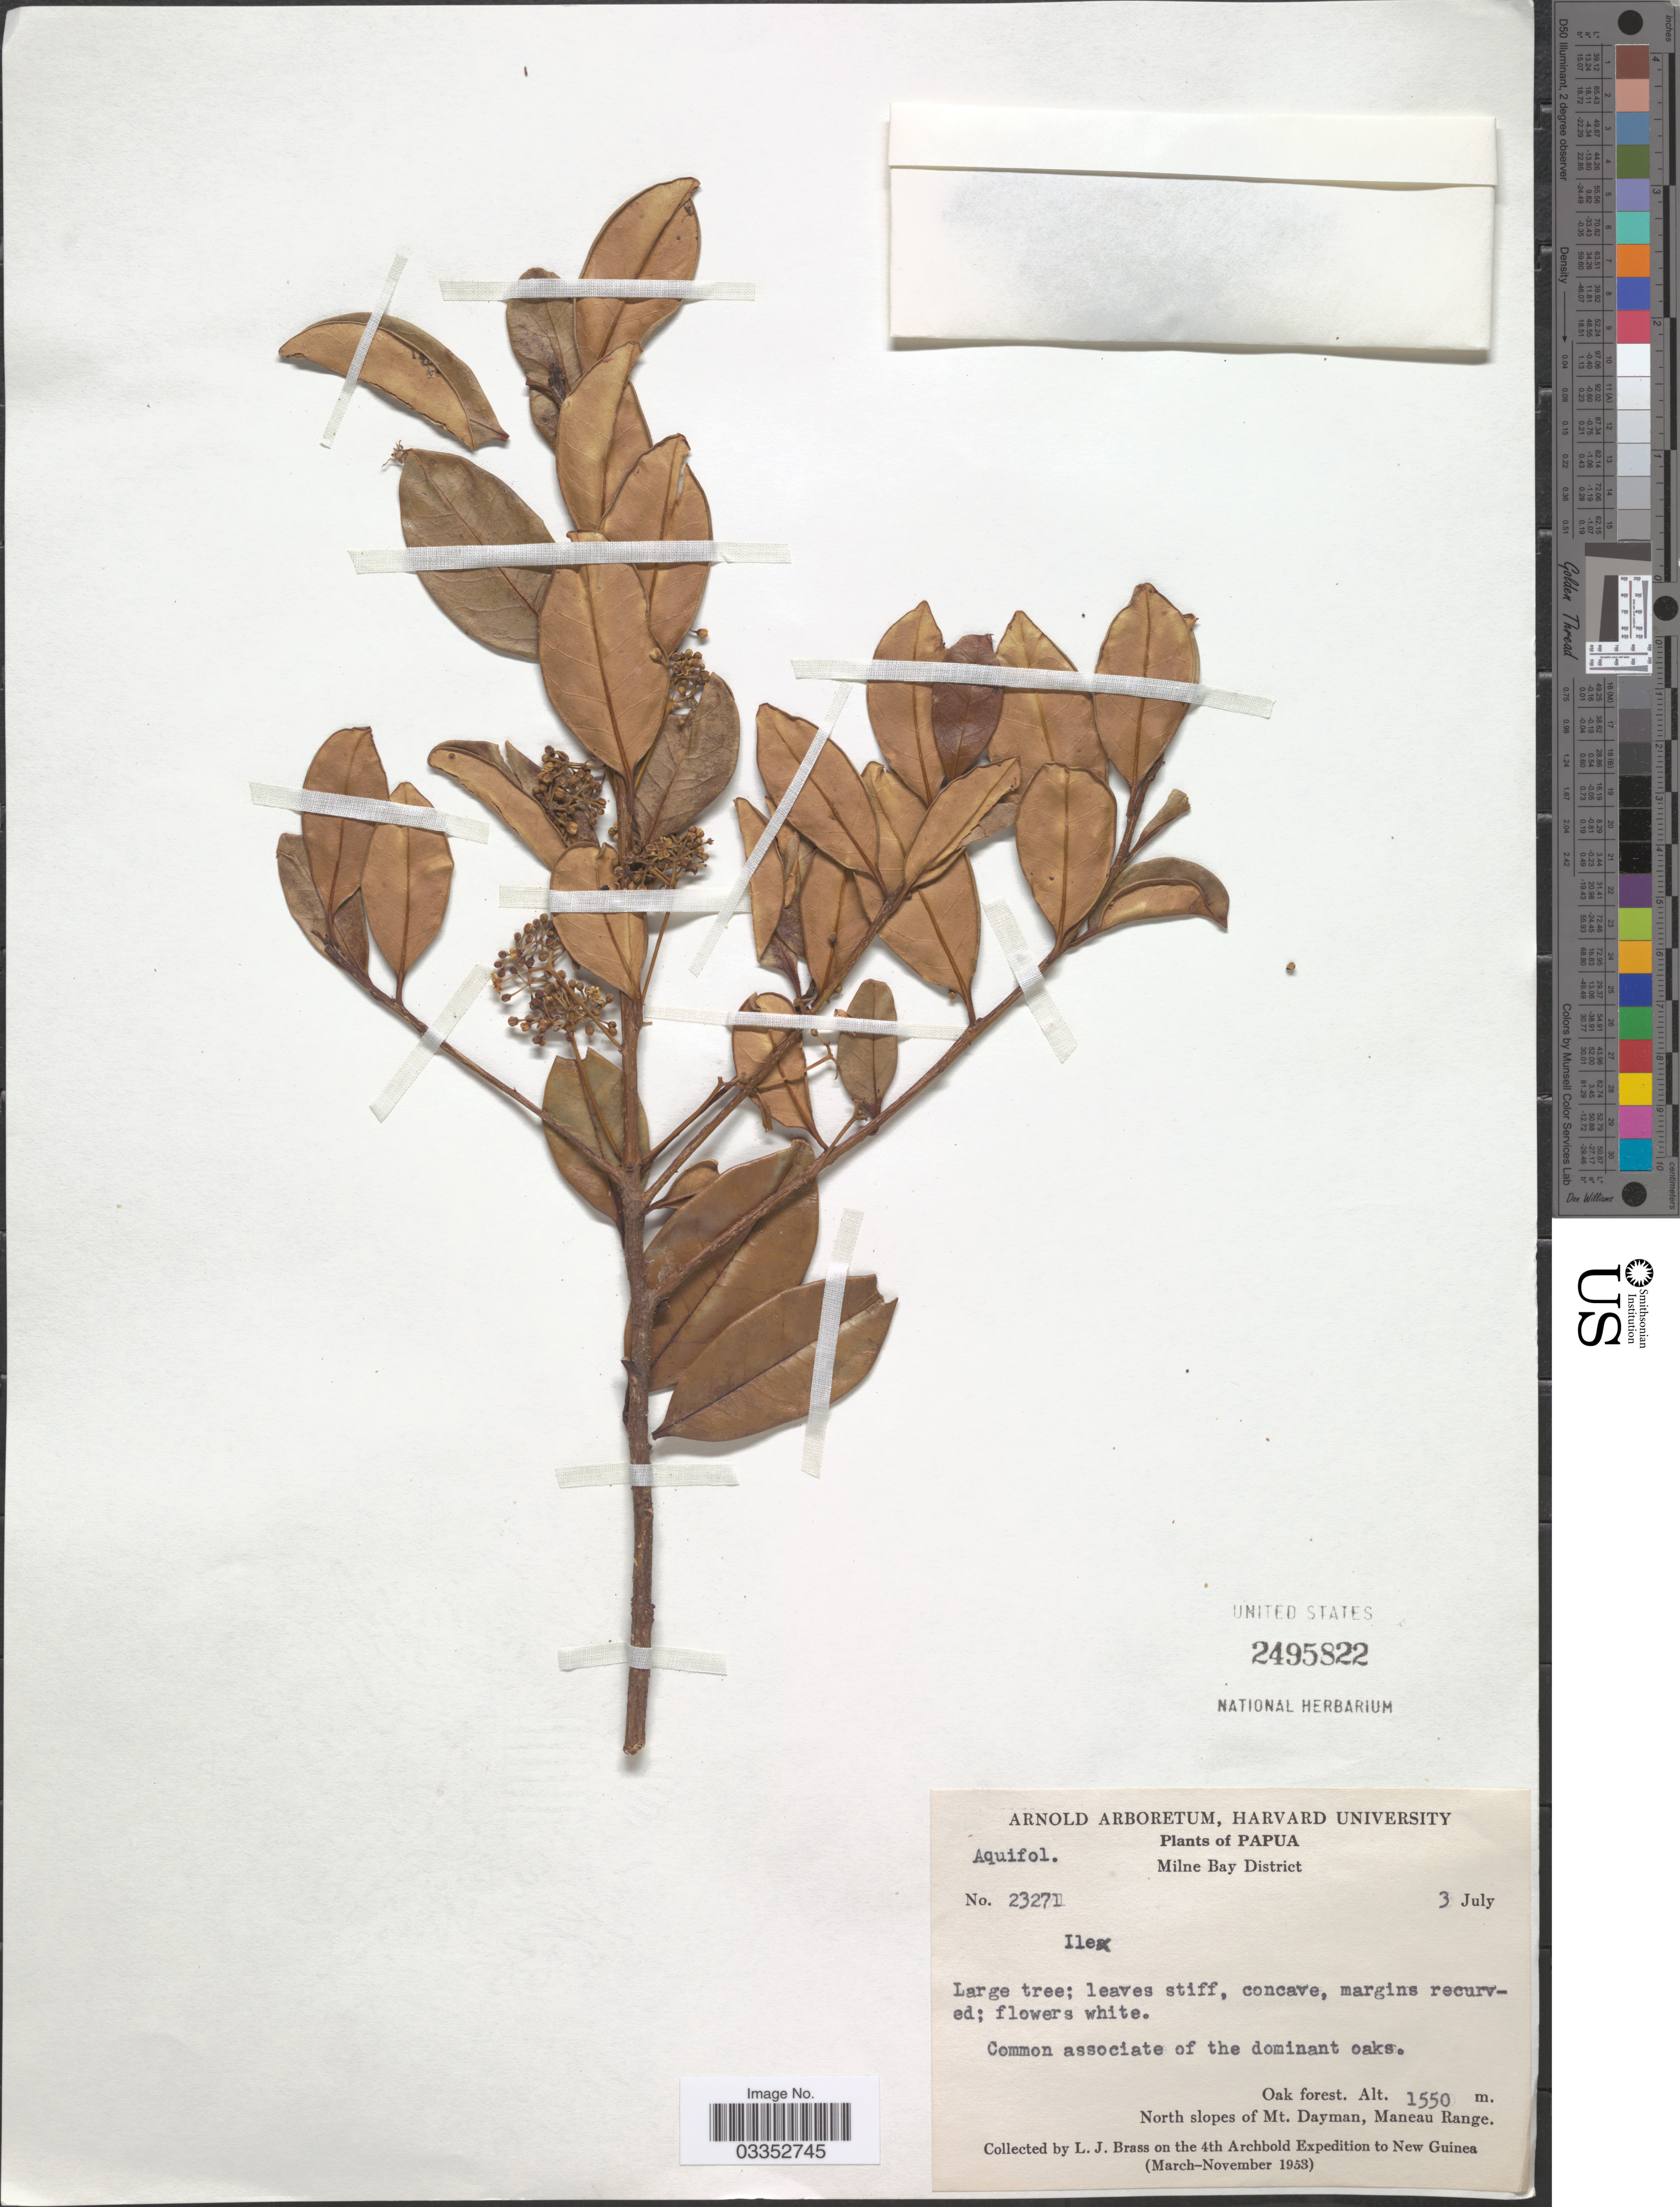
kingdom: Plantae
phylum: Tracheophyta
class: Magnoliopsida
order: Aquifoliales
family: Aquifoliaceae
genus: Ilex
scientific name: Ilex sp.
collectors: L. J. Brass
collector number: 23271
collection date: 1953-07-03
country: Papua New Guinea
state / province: Milne Bay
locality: Papua. Milne Bay District. Oak forest. North slopes of Mt. Dayman, Maneau Range.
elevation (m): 1550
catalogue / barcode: US 2495822